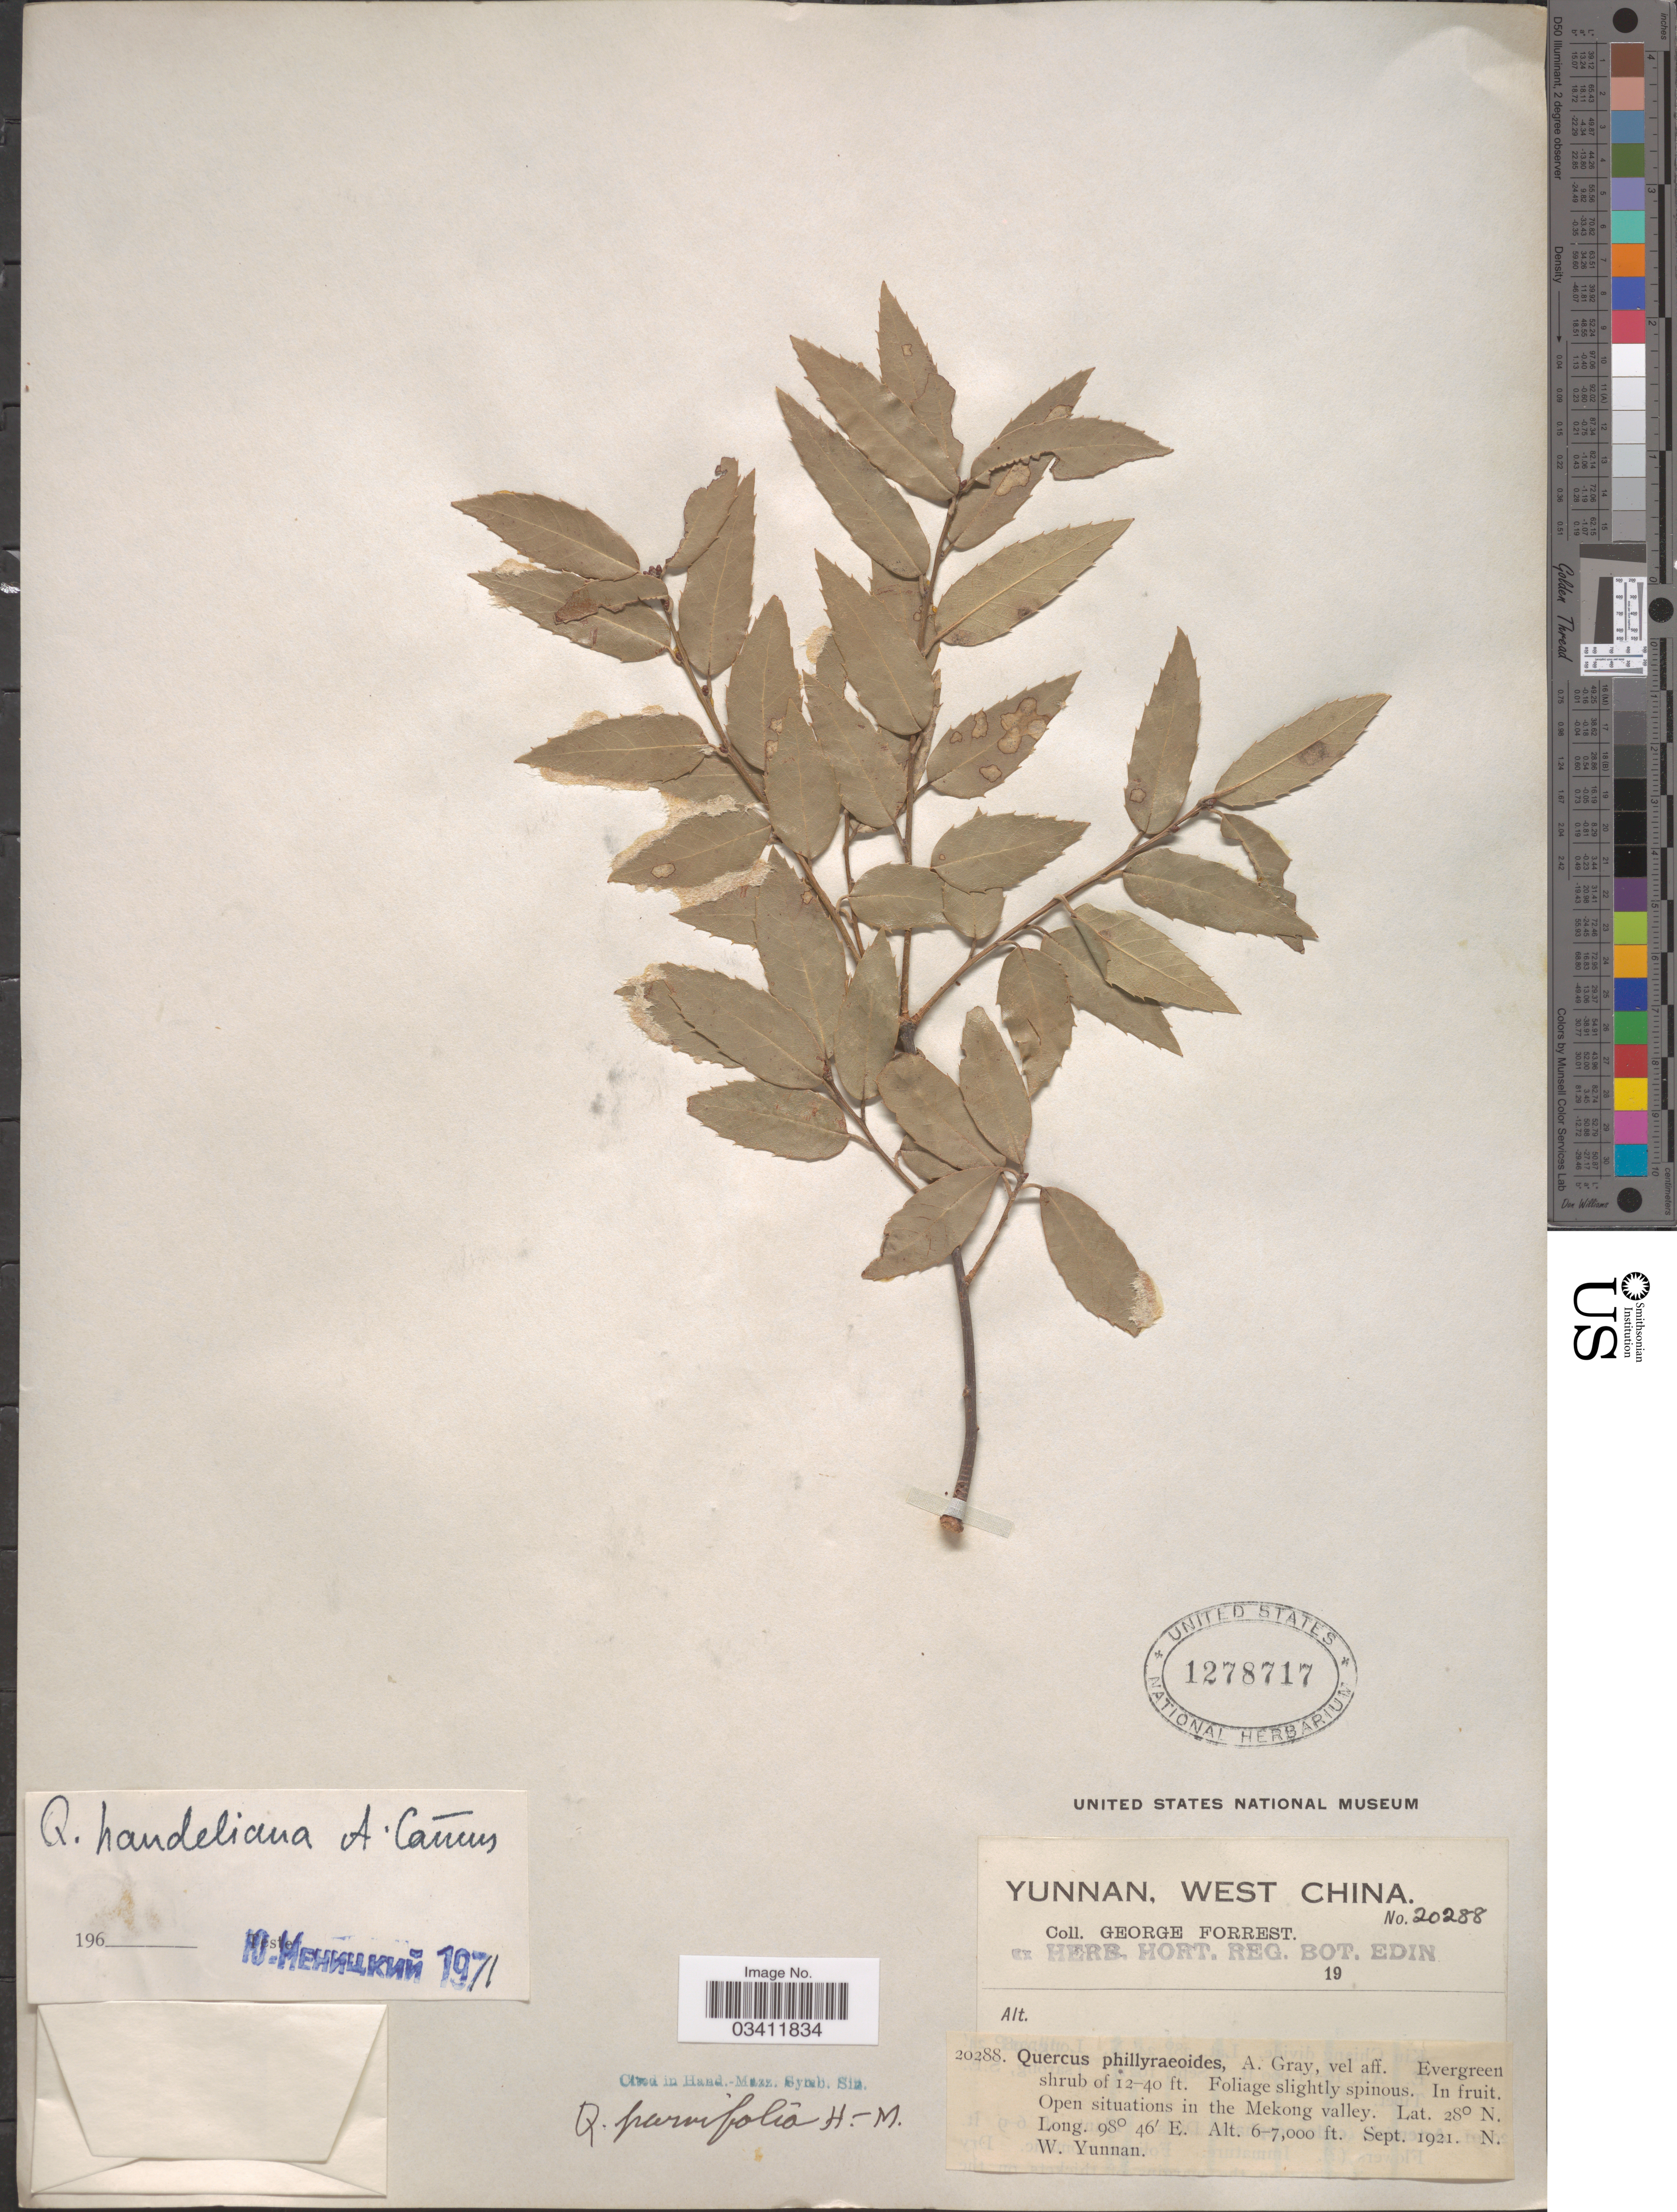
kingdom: Plantae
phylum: Tracheophyta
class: Magnoliopsida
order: Fagales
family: Fagaceae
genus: Quercus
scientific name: Quercus handeliana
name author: A. Camus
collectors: G. Forrest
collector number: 20288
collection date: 1921-09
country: China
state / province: Yunnan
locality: West China. In the Mekong valley. N.W. Yunnan.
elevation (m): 1829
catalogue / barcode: US 1278717